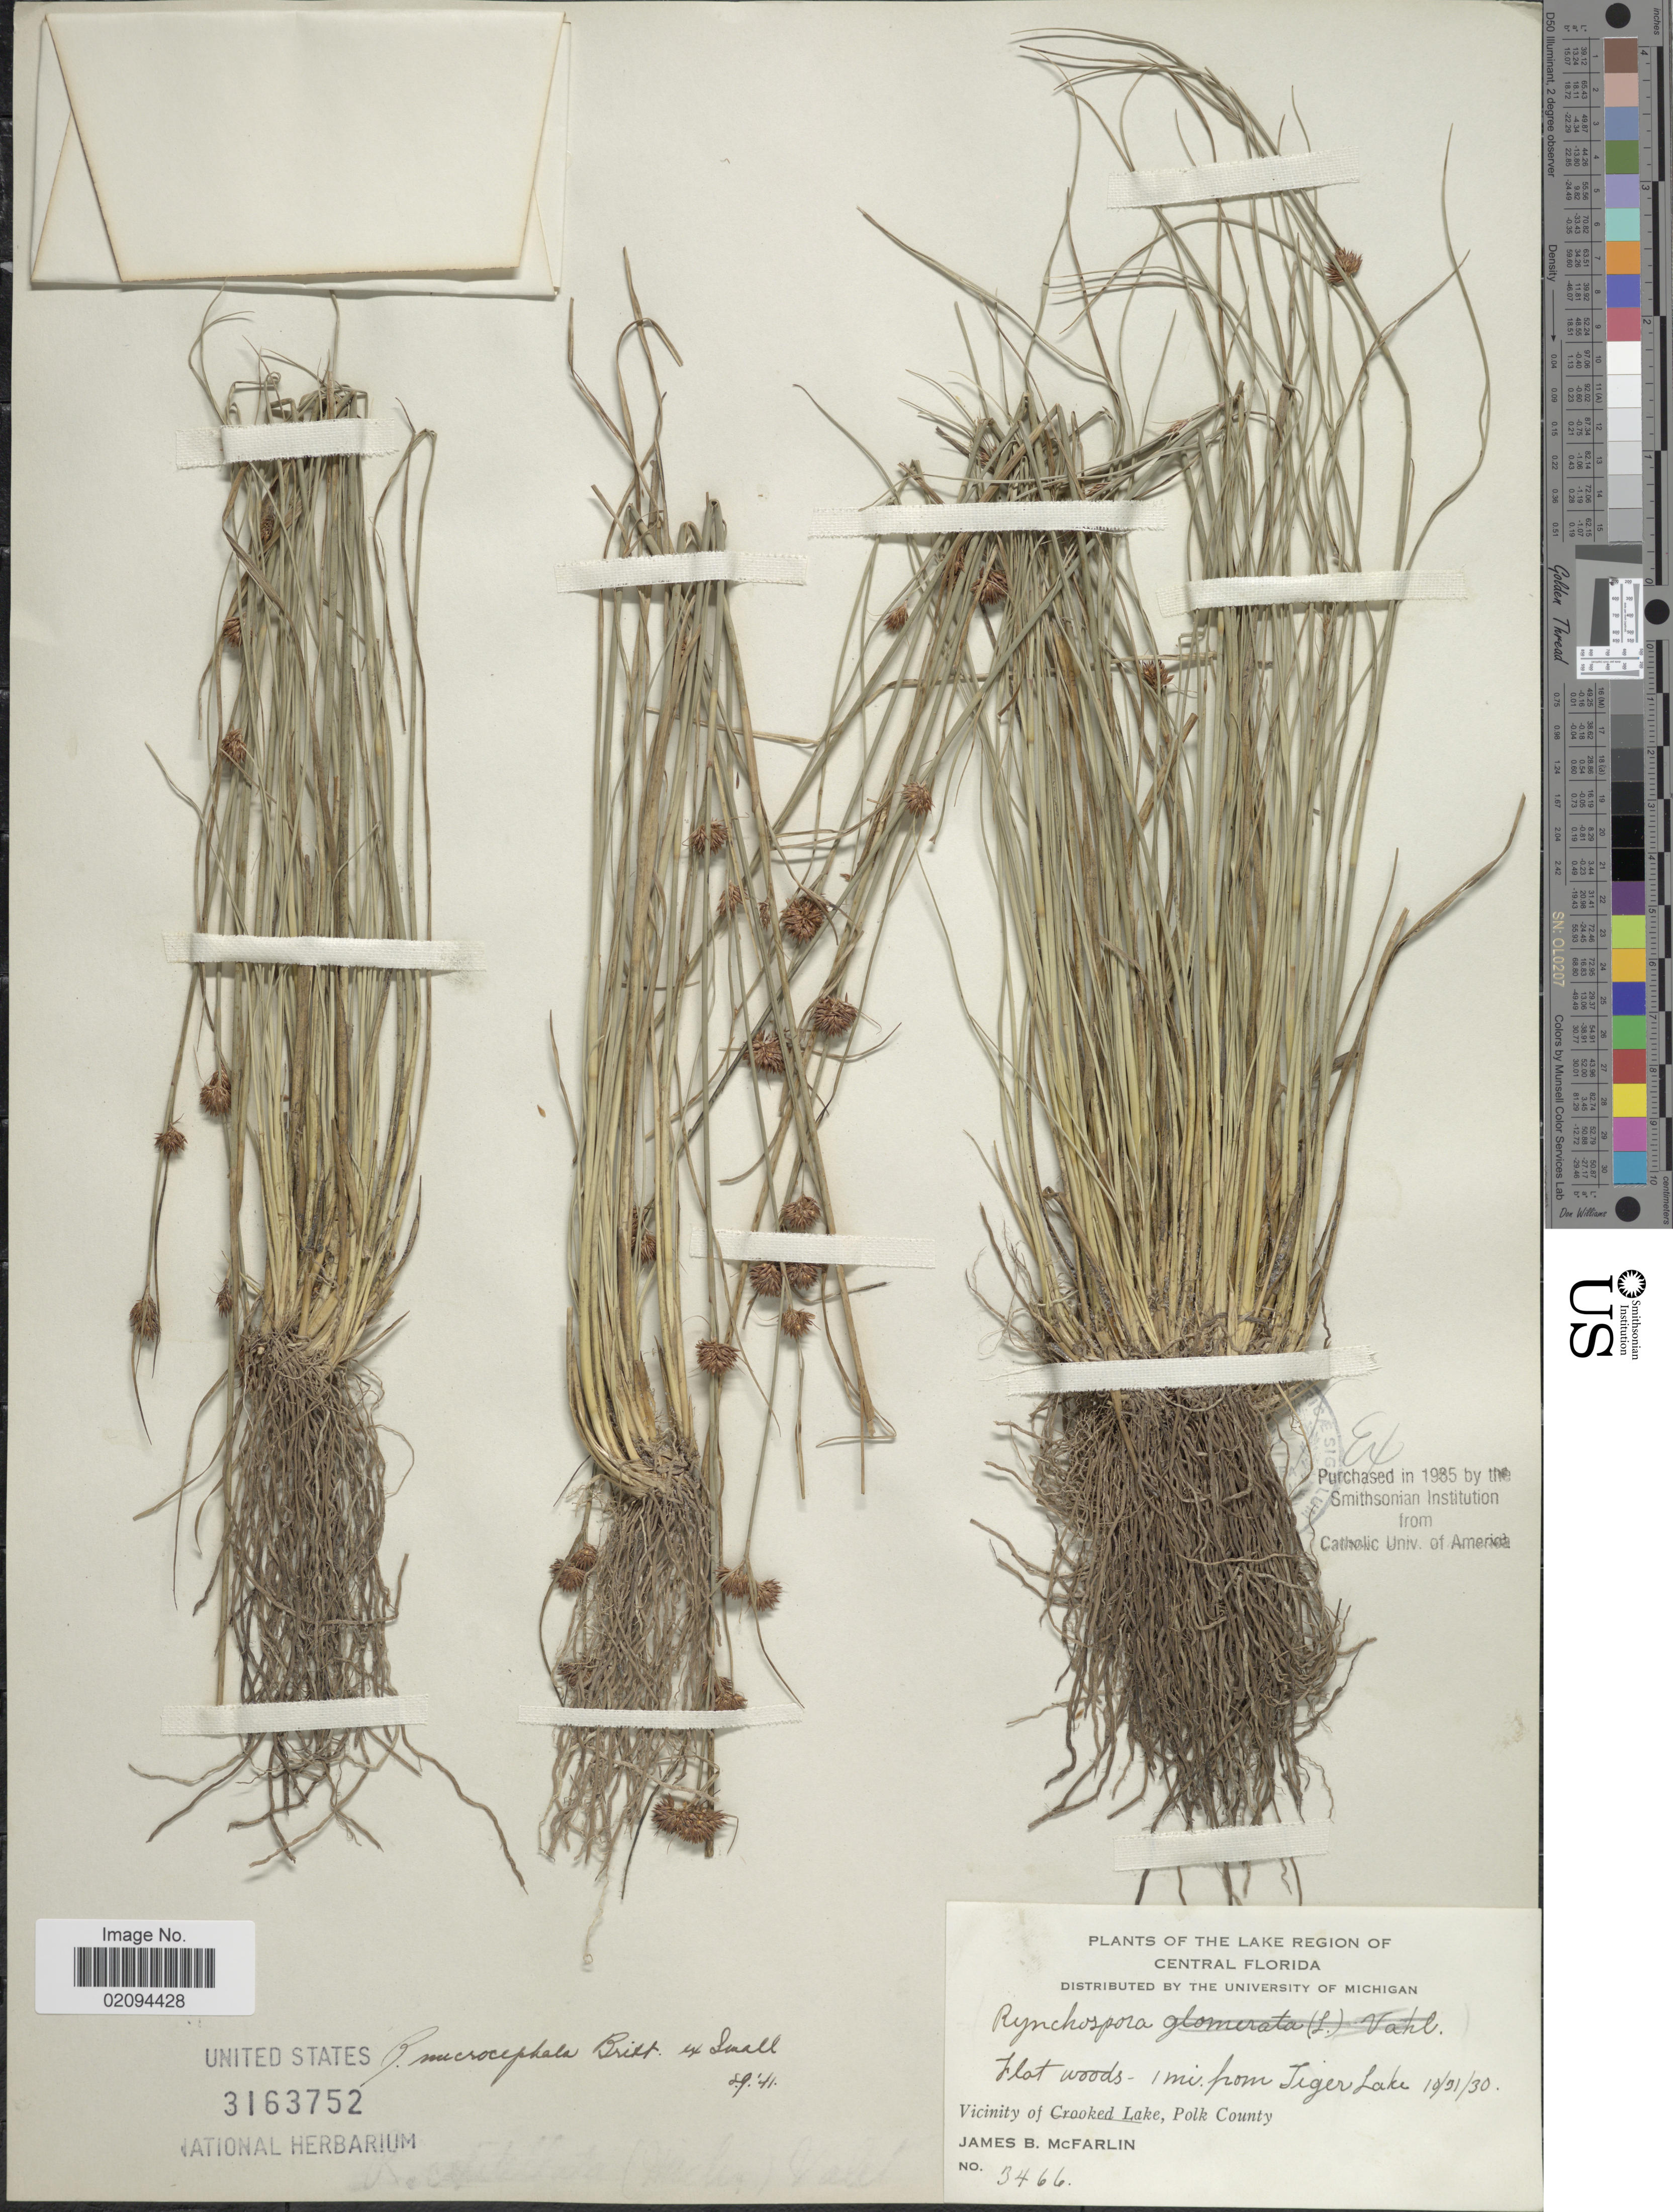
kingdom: Plantae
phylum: Tracheophyta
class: Liliopsida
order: Poales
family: Cyperaceae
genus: Rhynchospora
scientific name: Rhynchospora microcephala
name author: (Britton) Britton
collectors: J. McFarlin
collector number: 3466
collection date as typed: Transcribed d/m/y: 31/10/30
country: United States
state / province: Florida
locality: Lake Region of Central Florida. Flat woods - 1 mi. from Tiger Lake. Vicinity of Crooked Lake, Polk County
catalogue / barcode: US 3163752